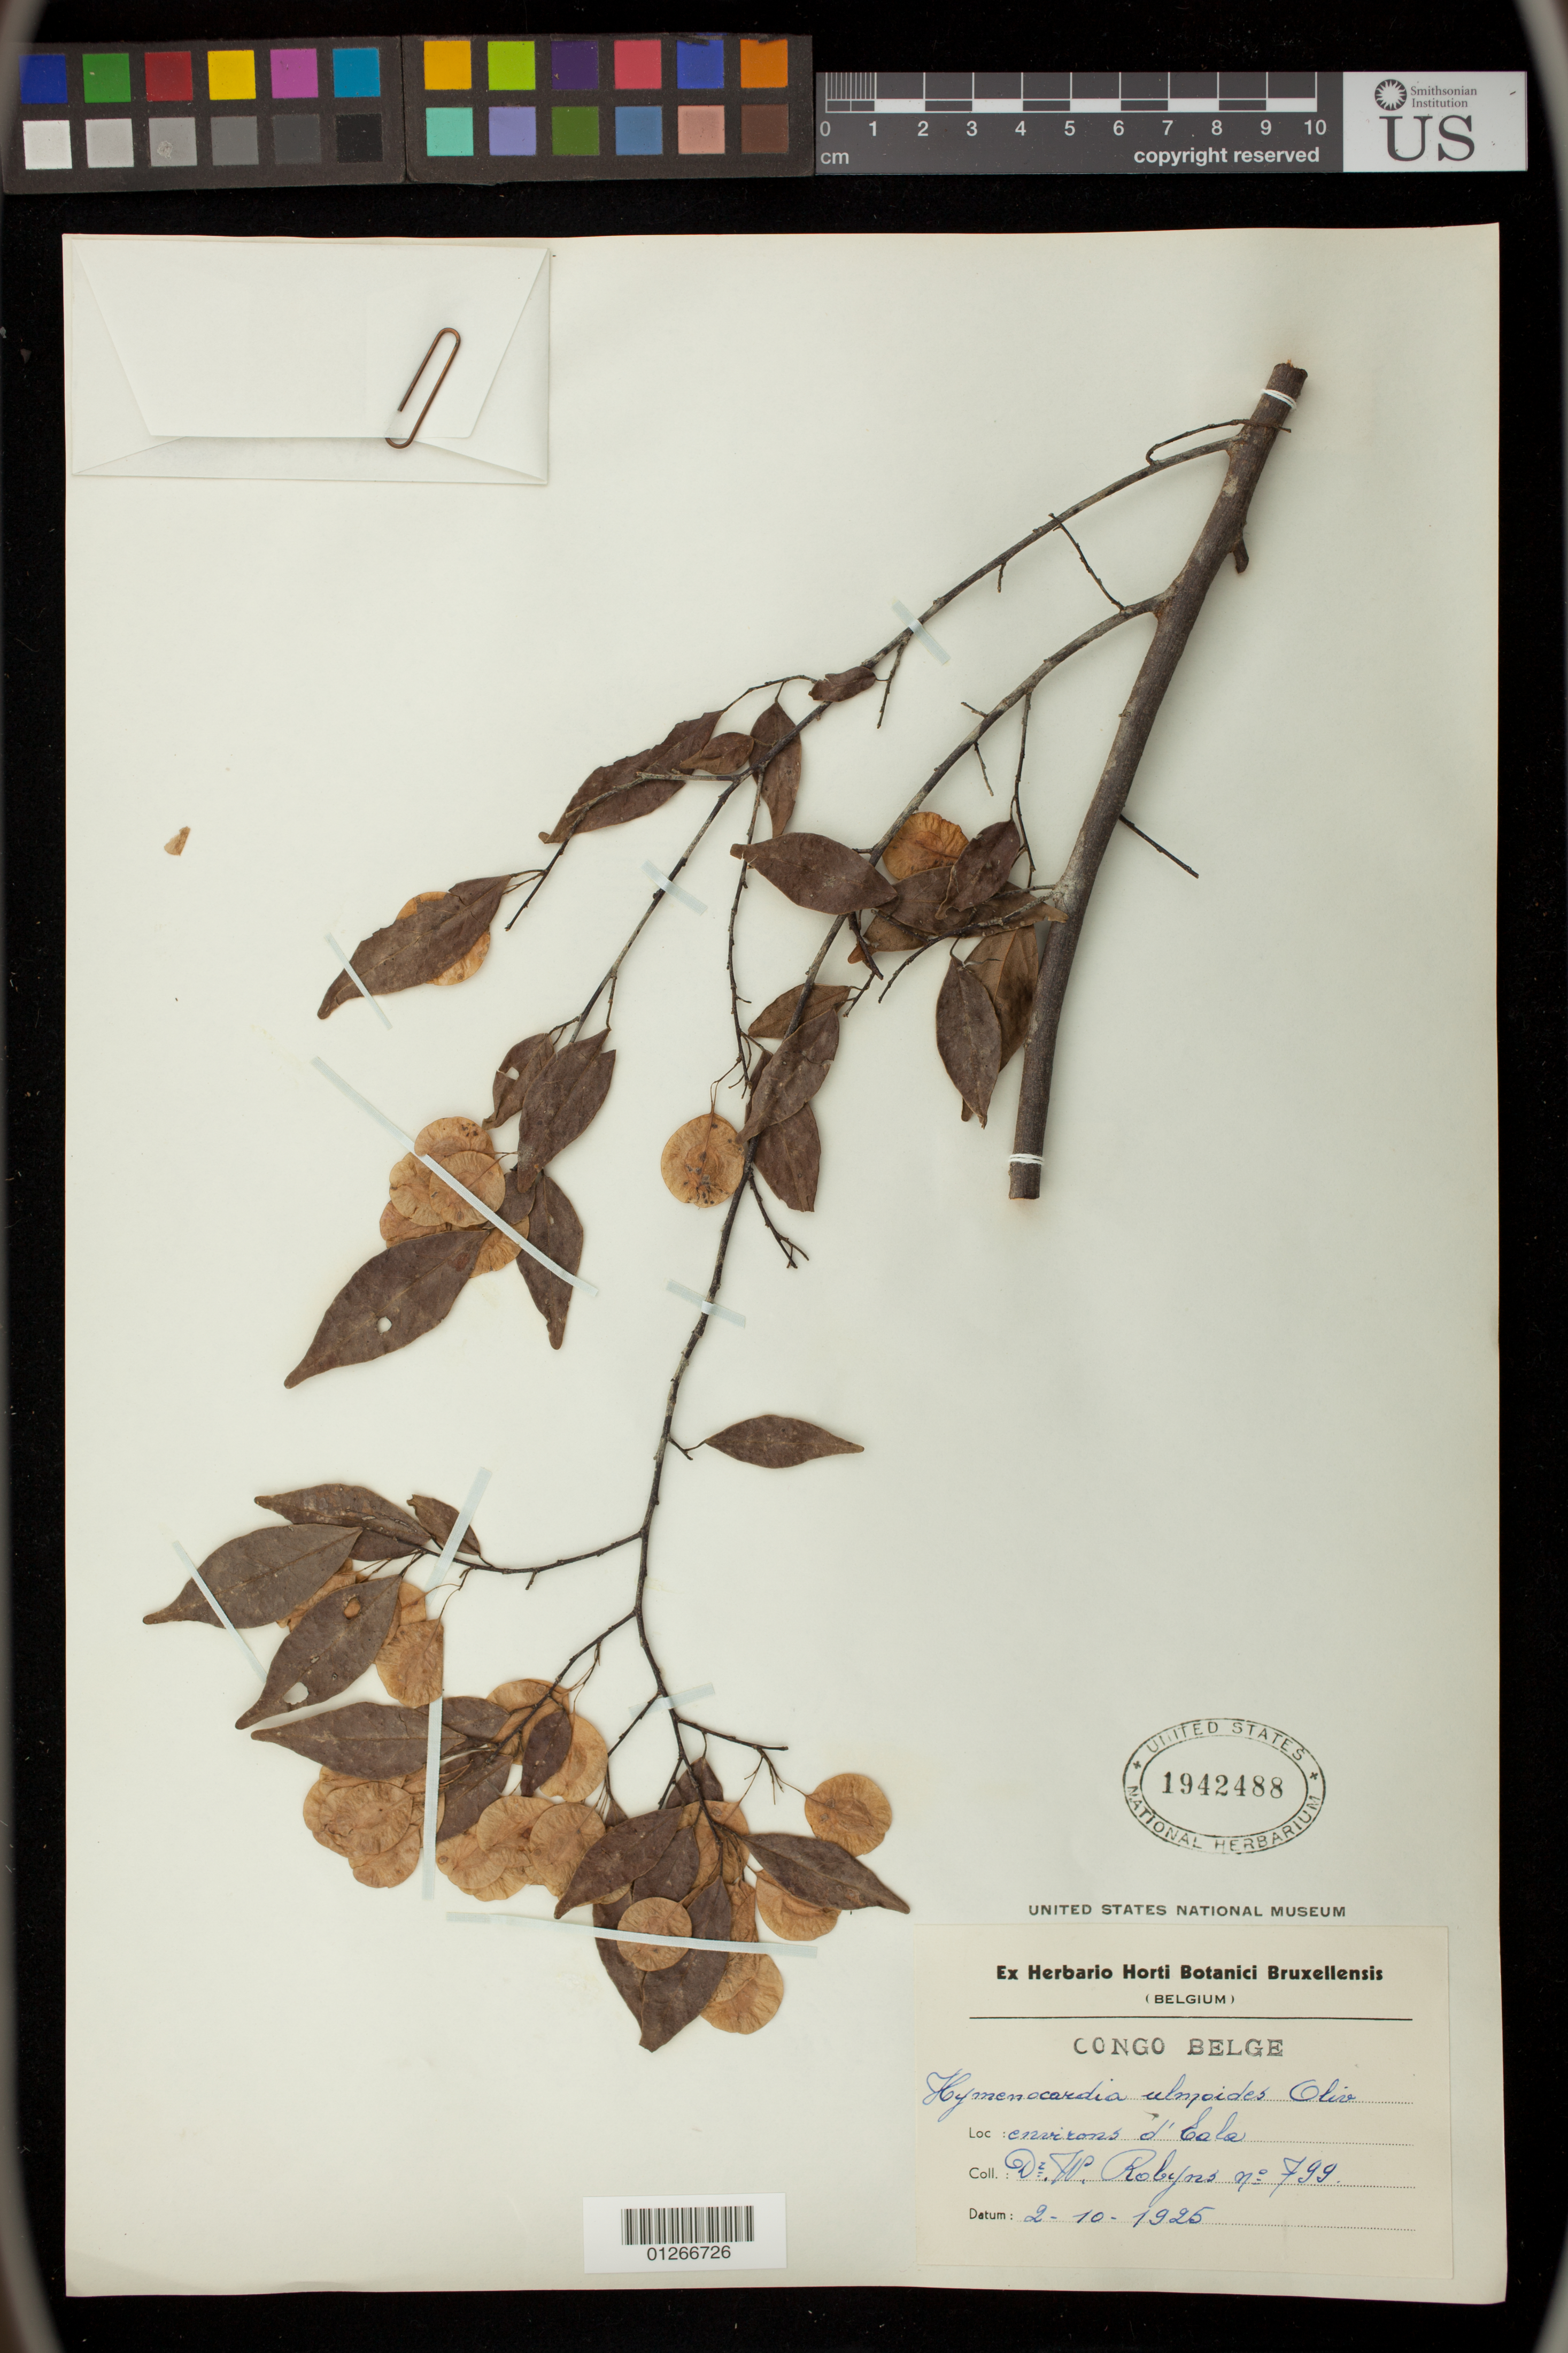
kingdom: Plantae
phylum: Tracheophyta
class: Magnoliopsida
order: Malpighiales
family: Phyllanthaceae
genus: Hymenocardia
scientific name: Hymenocardia ulmoides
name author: Oliv.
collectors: W. Robyns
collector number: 799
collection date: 1925-10-02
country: Congo, Democratic Republic of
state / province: Equateur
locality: environs d'Eala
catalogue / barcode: US 1942488